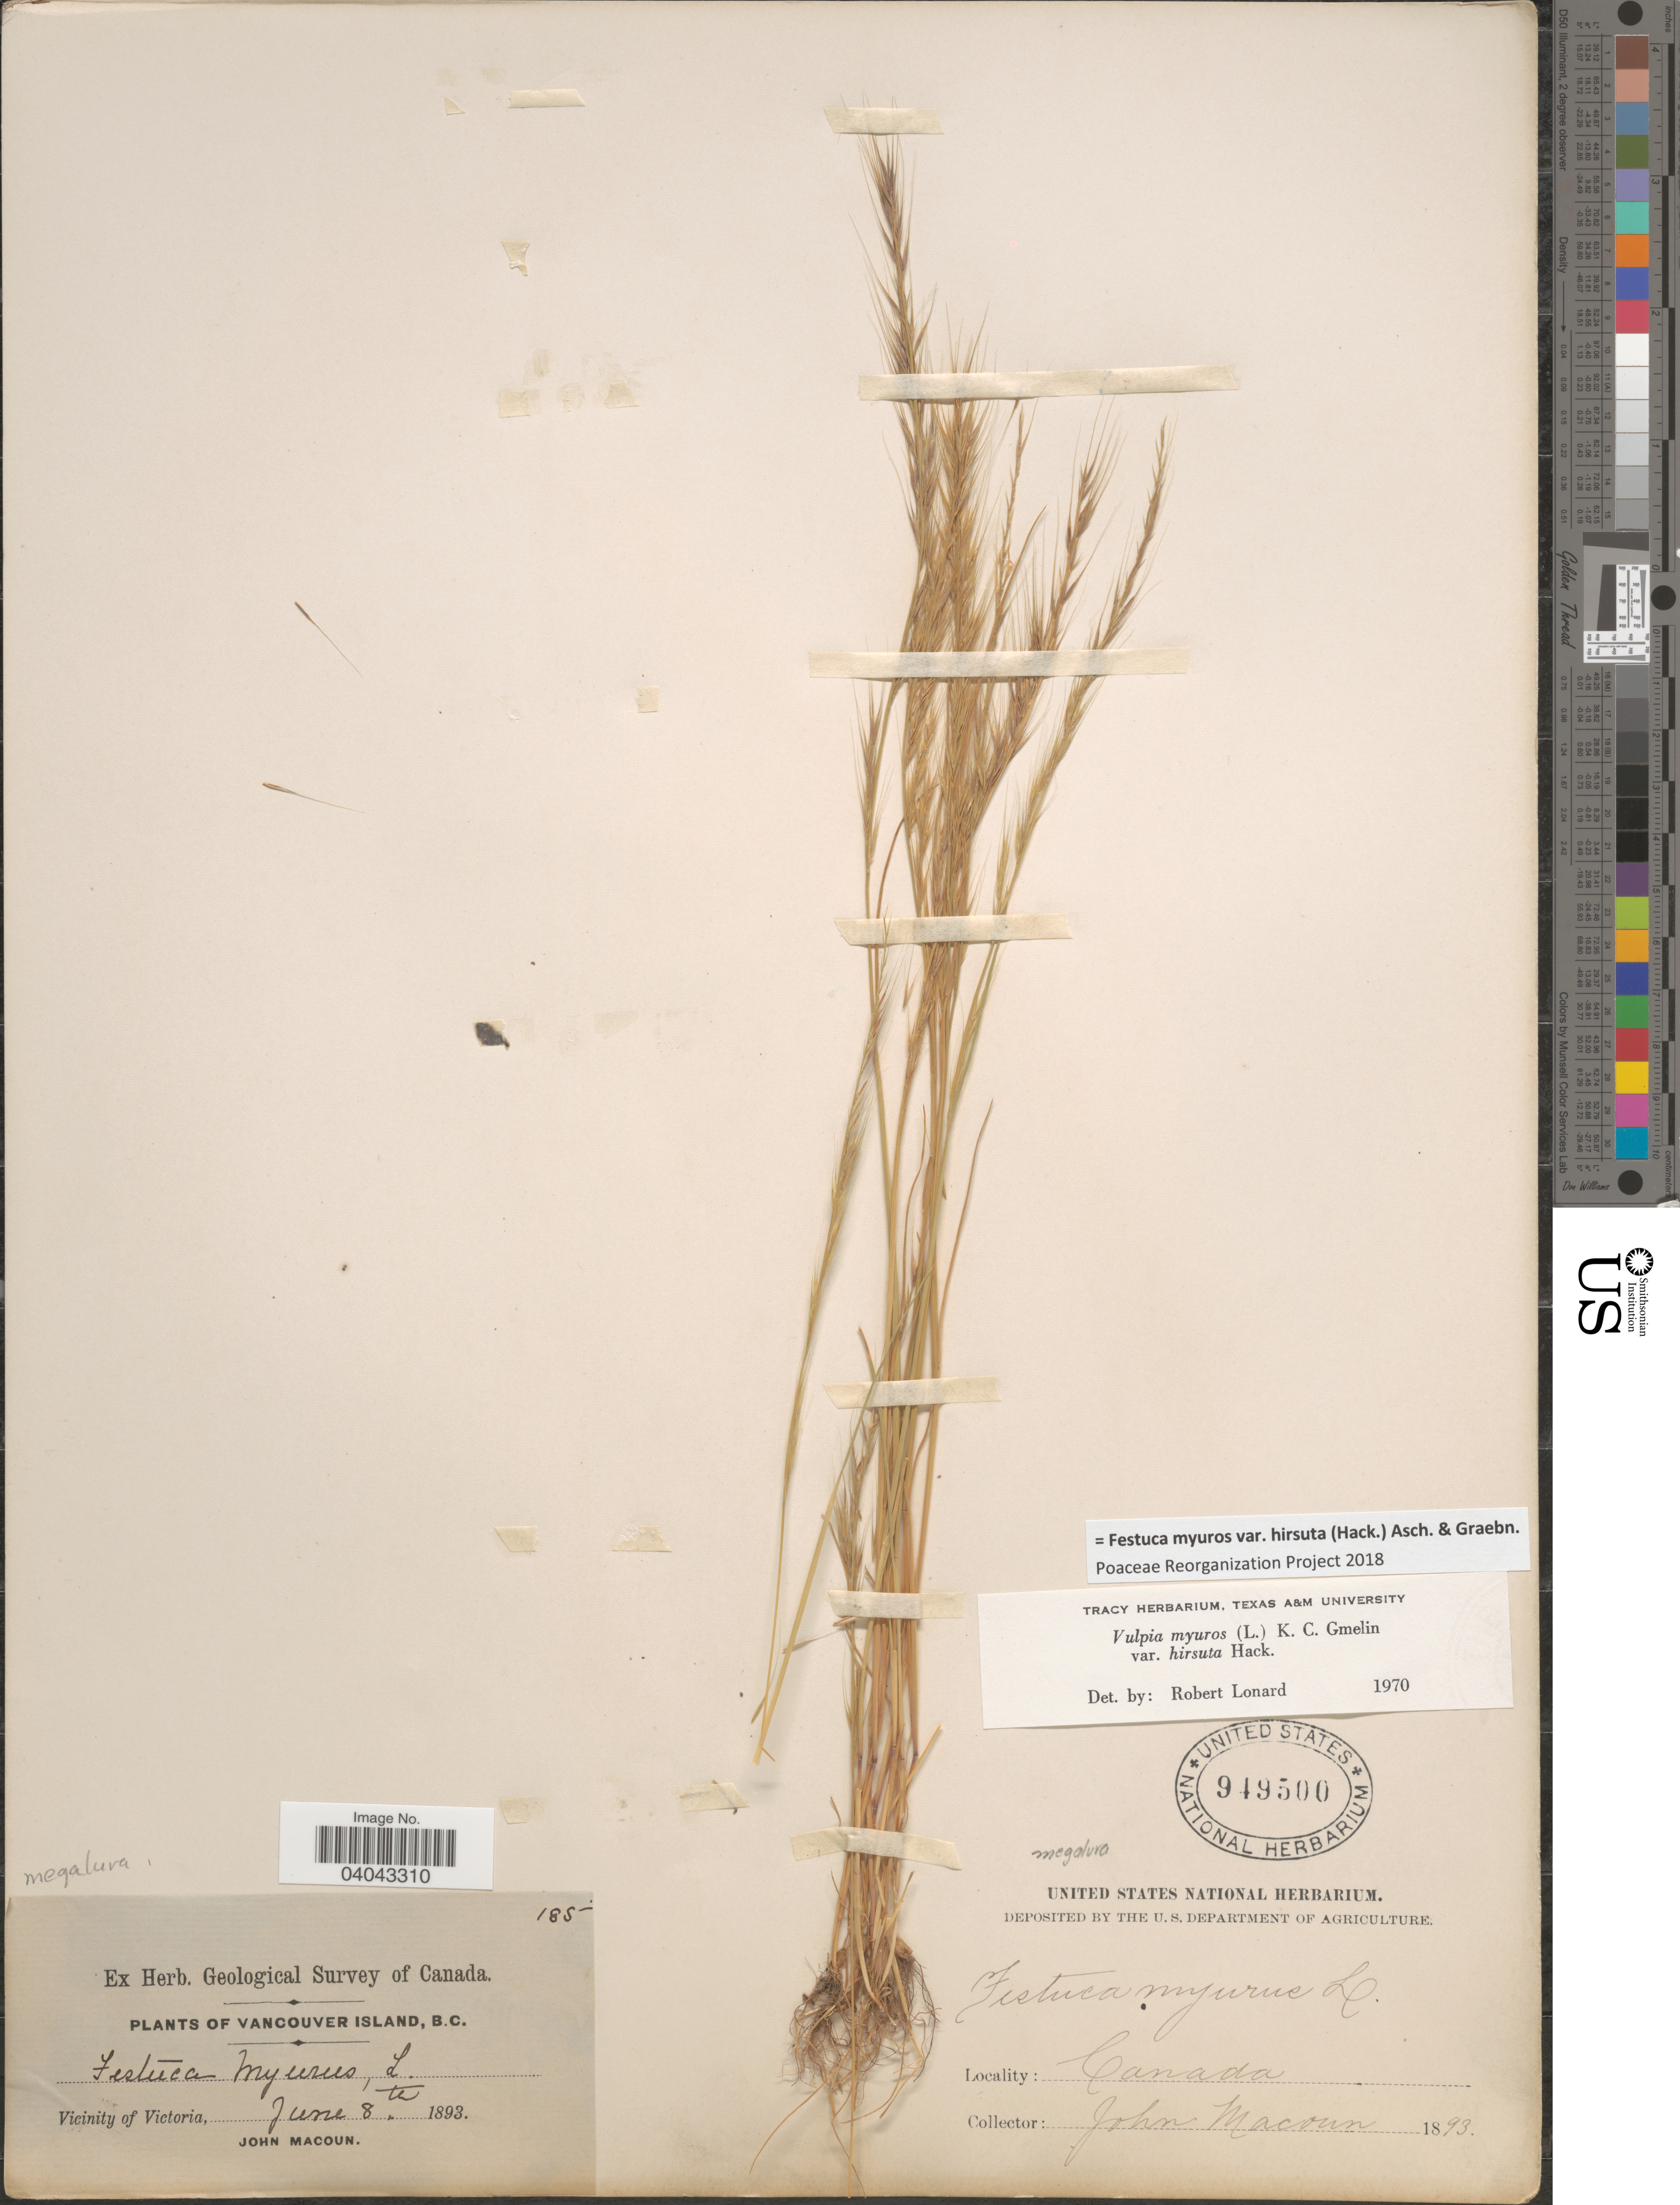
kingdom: Plantae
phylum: Tracheophyta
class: Liliopsida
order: Poales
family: Poaceae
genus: Festuca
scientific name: Festuca myuros var. hirsuta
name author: (Hack.) Asch. & Graebn.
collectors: J. Macoun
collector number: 185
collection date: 1893-06-08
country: Canada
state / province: British Columbia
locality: Vancouver Island. Vicinity of Victoria.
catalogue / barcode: US 949500